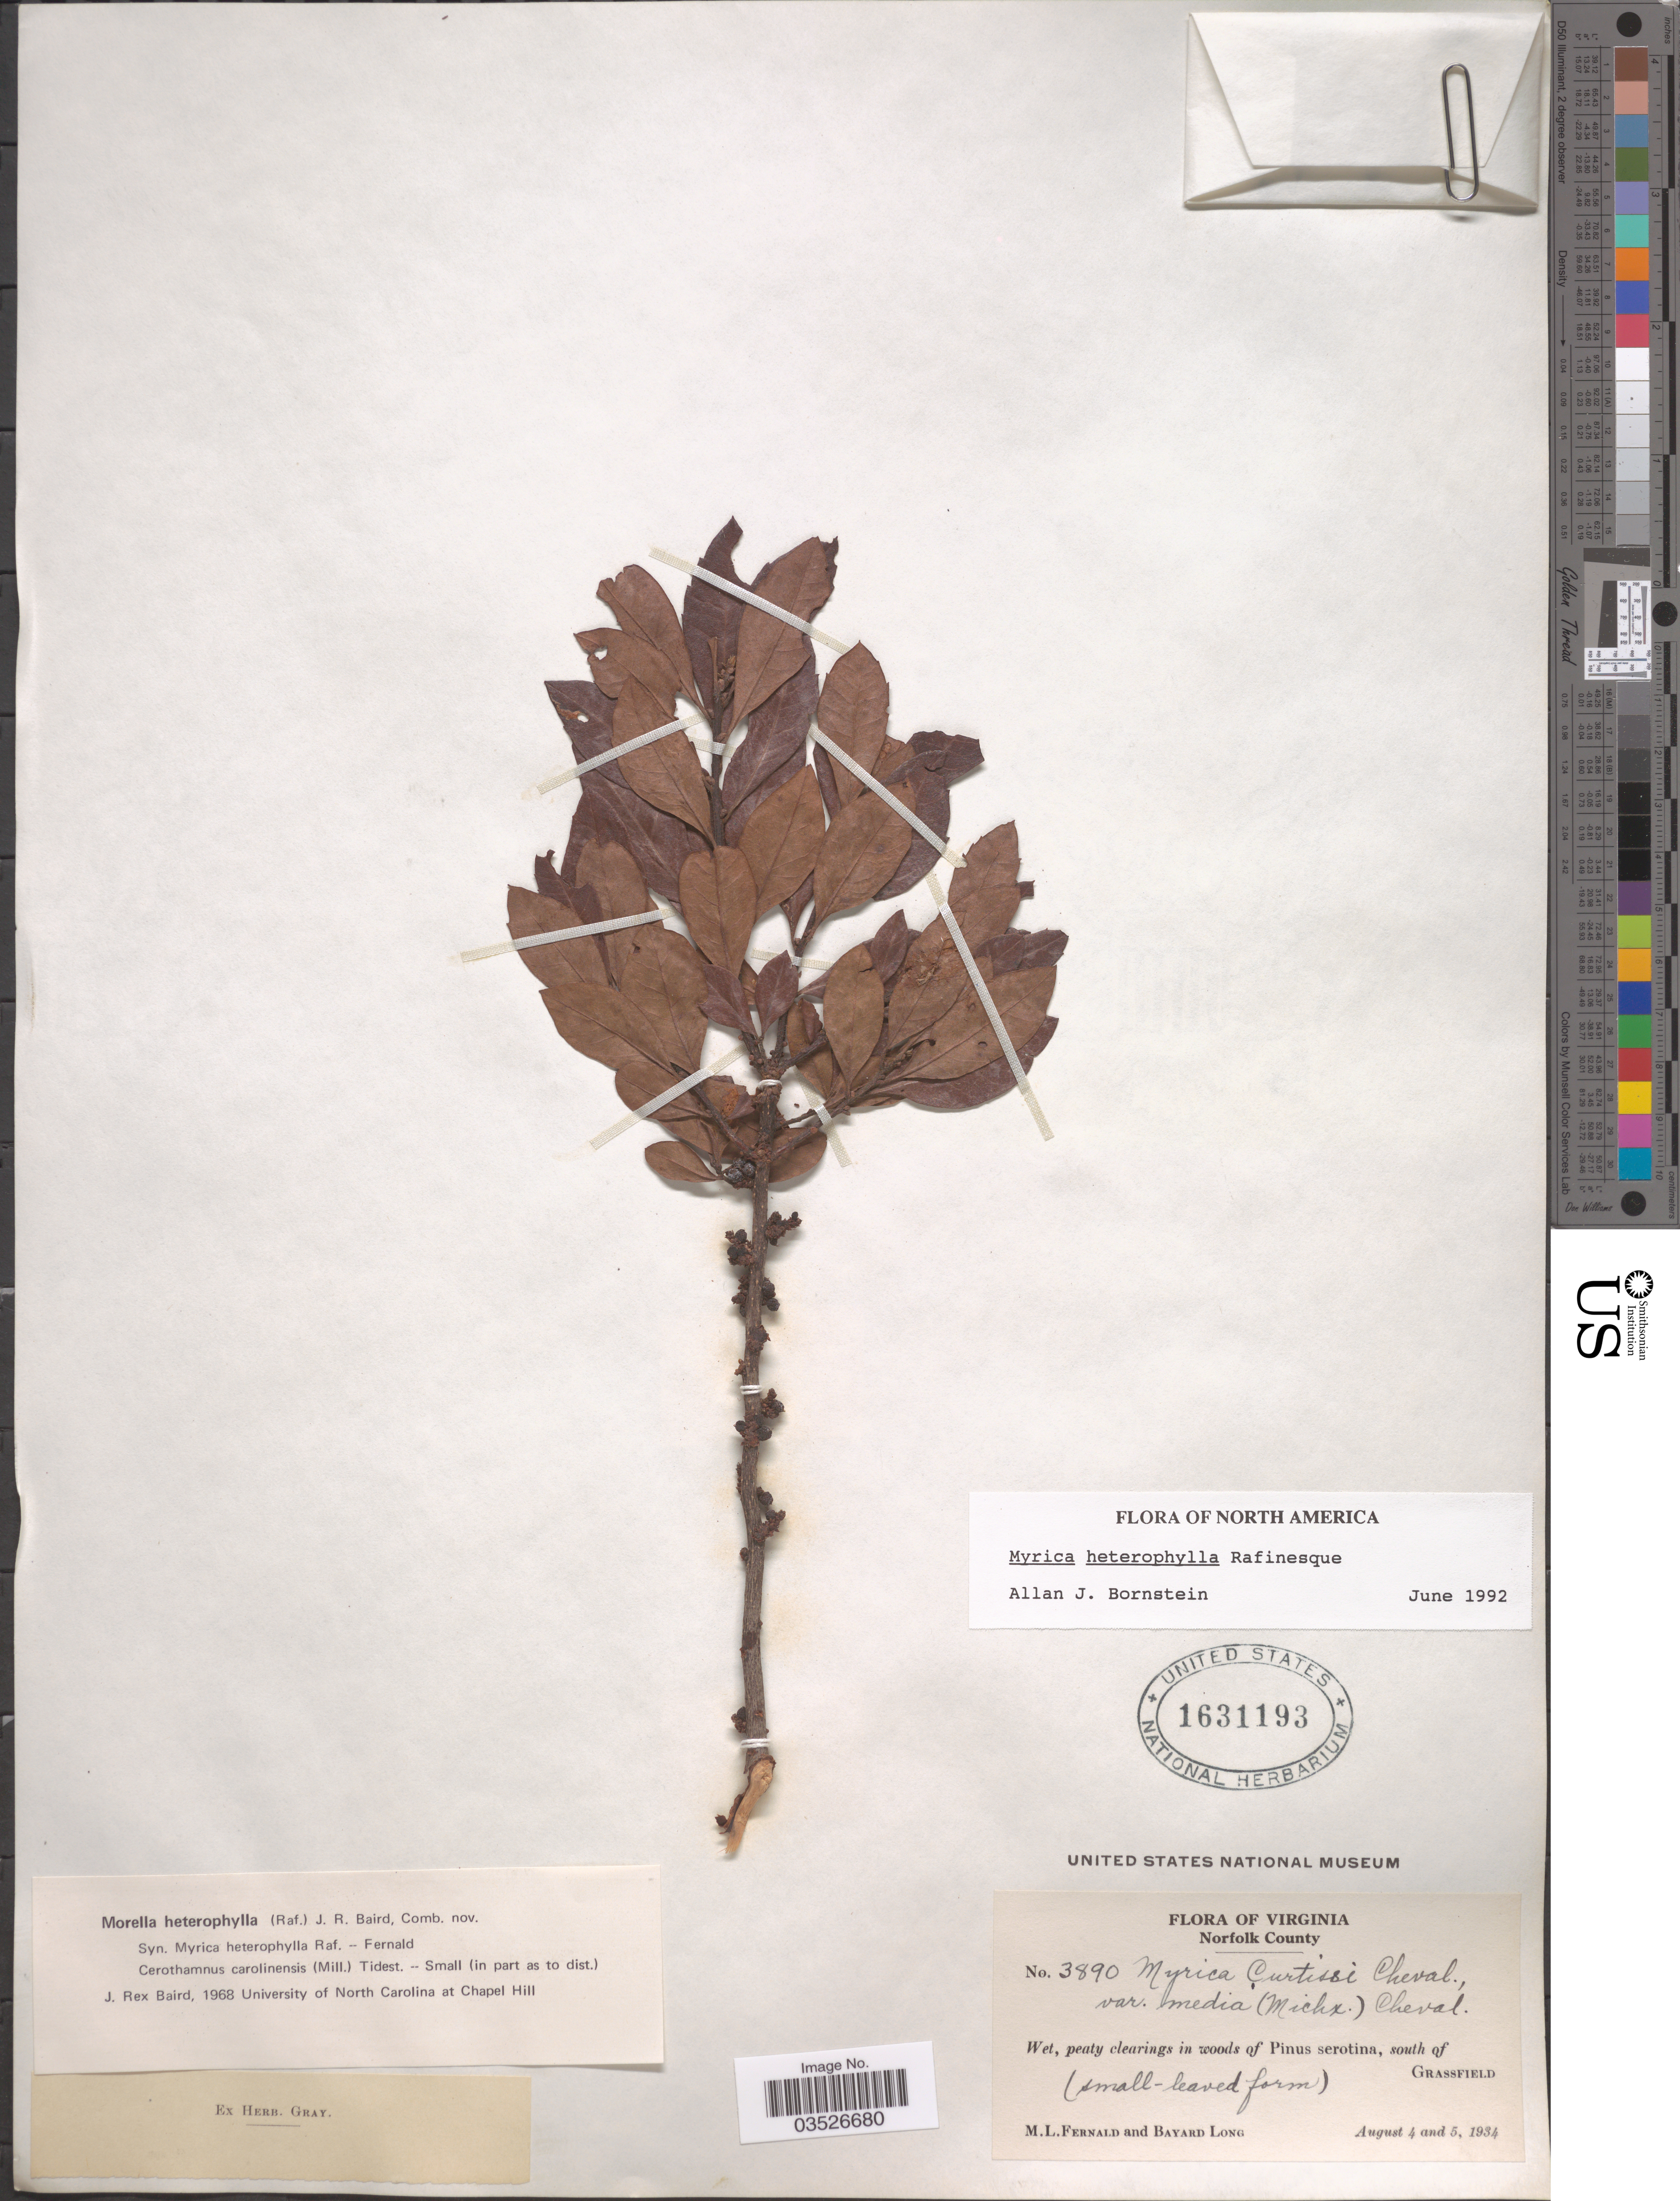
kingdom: Plantae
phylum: Tracheophyta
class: Magnoliopsida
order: Fagales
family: Myricaceae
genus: Morella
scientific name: Morella caroliniensis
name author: (Mill.) Small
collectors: M. L. Fernald & B. Long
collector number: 3890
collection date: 1934-08-04/1934-08-05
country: United States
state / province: Virginia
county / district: City of Norfolk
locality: Norfolk County. South of Grassfield.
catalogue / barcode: US 1631193